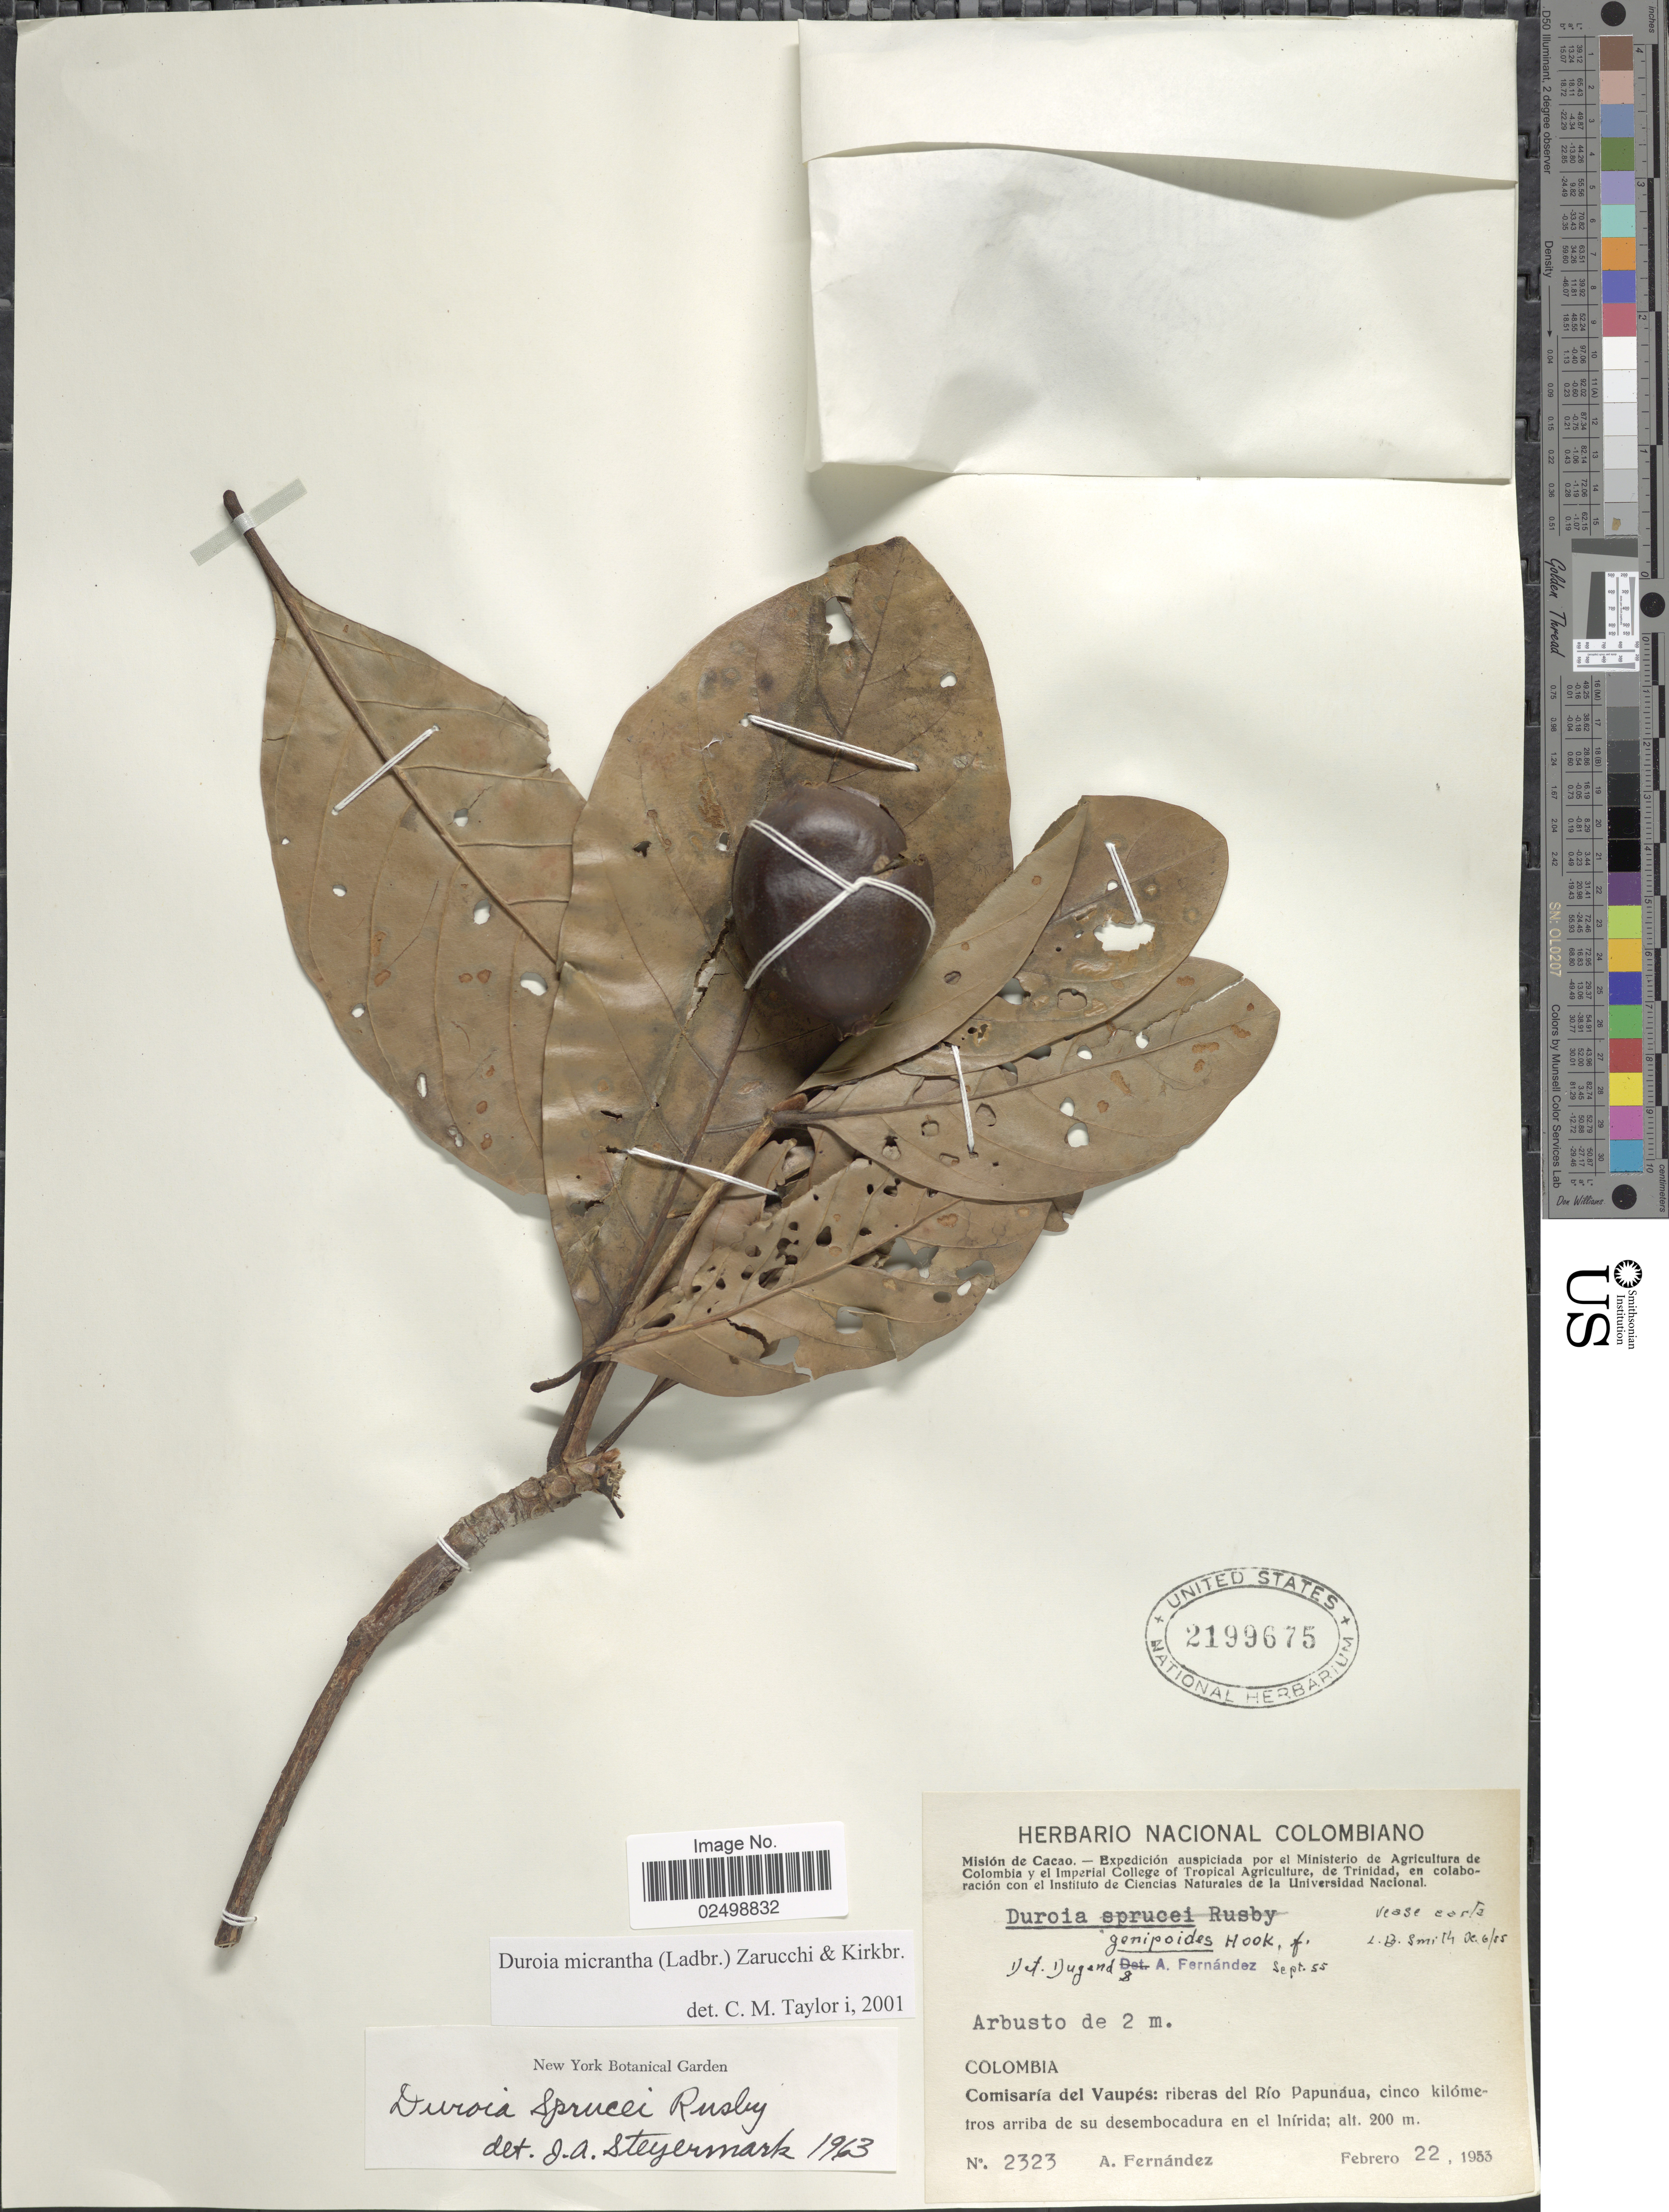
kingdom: Plantae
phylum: Tracheophyta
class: Magnoliopsida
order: Gentianales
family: Rubiaceae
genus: Duroia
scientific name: Duroia micrantha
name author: (Ladbr.) Zarucchi & J.H. Kirkbr.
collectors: A. Fernández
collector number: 2323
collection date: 1953-02-22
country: Colombia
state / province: Vaupés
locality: Comisaría del Vaupés: riberad del Río Papunáua, cinco kilómetros arriba de su desembocadura en el Inírida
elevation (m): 200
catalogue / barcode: US 2199675